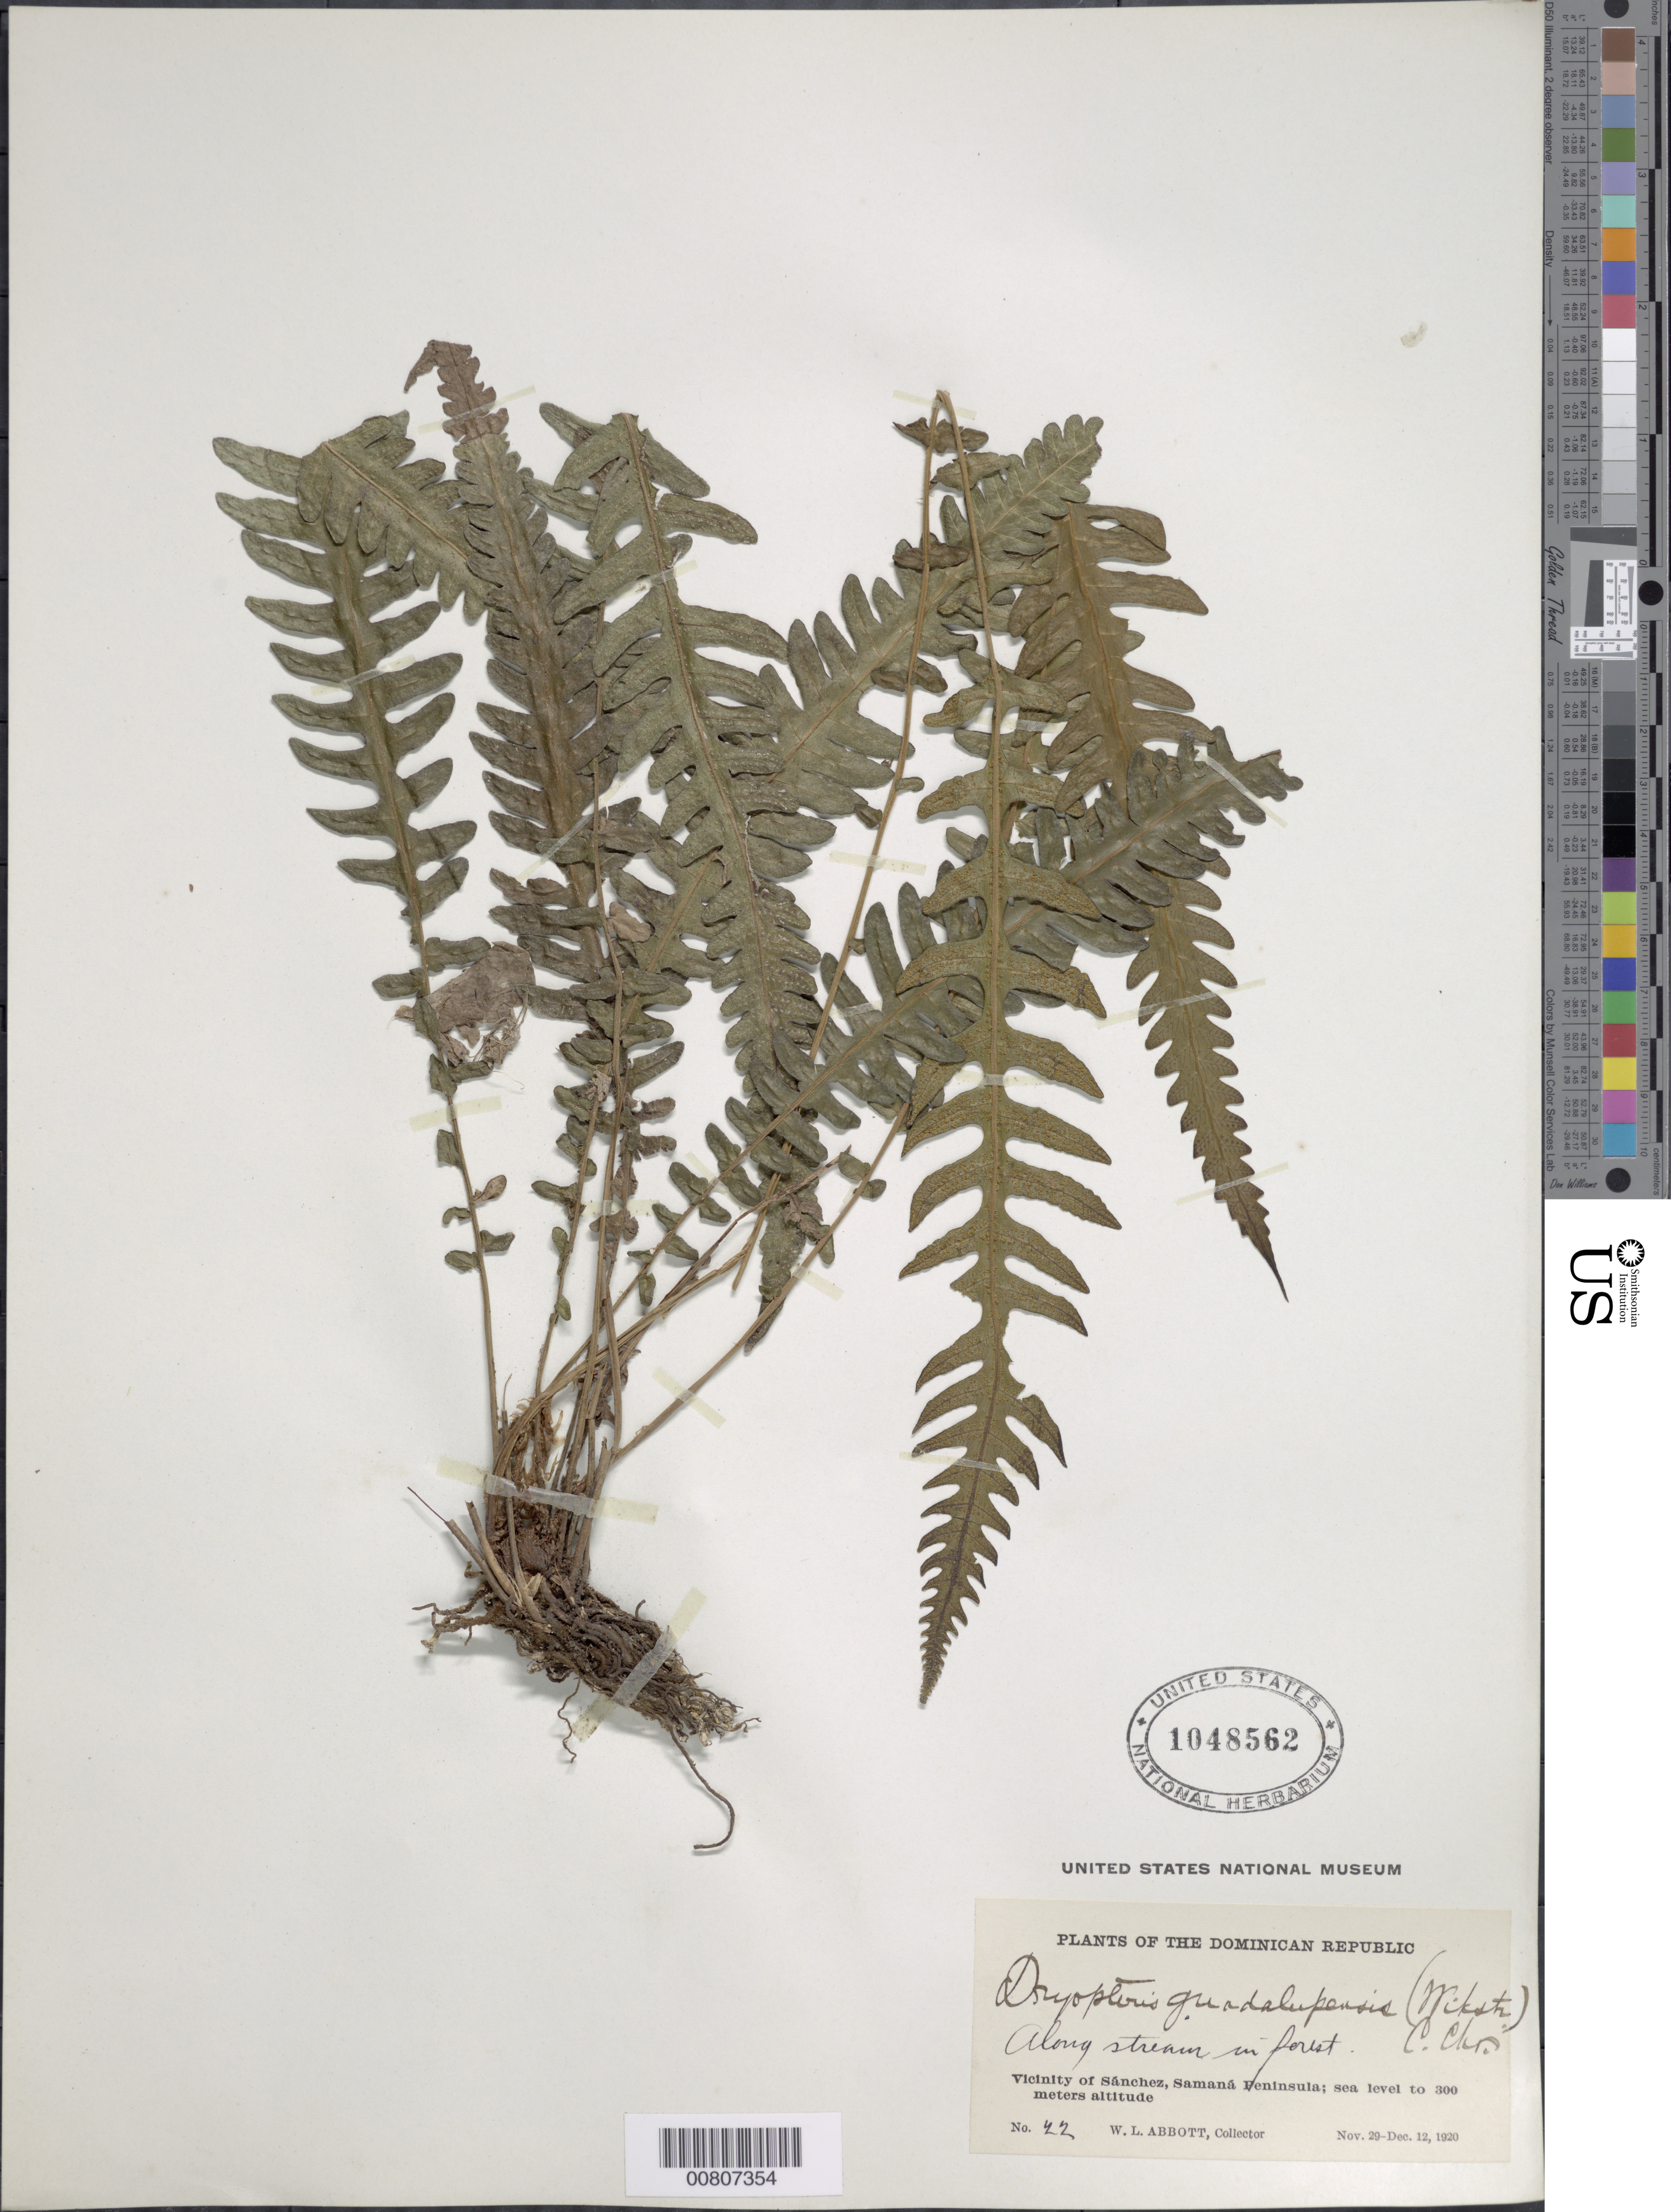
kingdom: Plantae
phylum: Tracheophyta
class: Polypodiopsida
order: Polypodiales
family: Thelypteridaceae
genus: Goniopteris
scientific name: Goniopteris guadelupensis (Wikstr.) comb. nov., ined 2015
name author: (Wikstr.)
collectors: W. L. Abbott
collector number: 22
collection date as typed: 29 Nov 1920 to 12 Dec 1920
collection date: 1920-11-29/1920-12-12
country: Dominican Republic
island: Hispaniola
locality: Sáchez vicinity, Samaná Peninsula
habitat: Along stream in forest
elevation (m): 0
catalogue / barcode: US 1048562